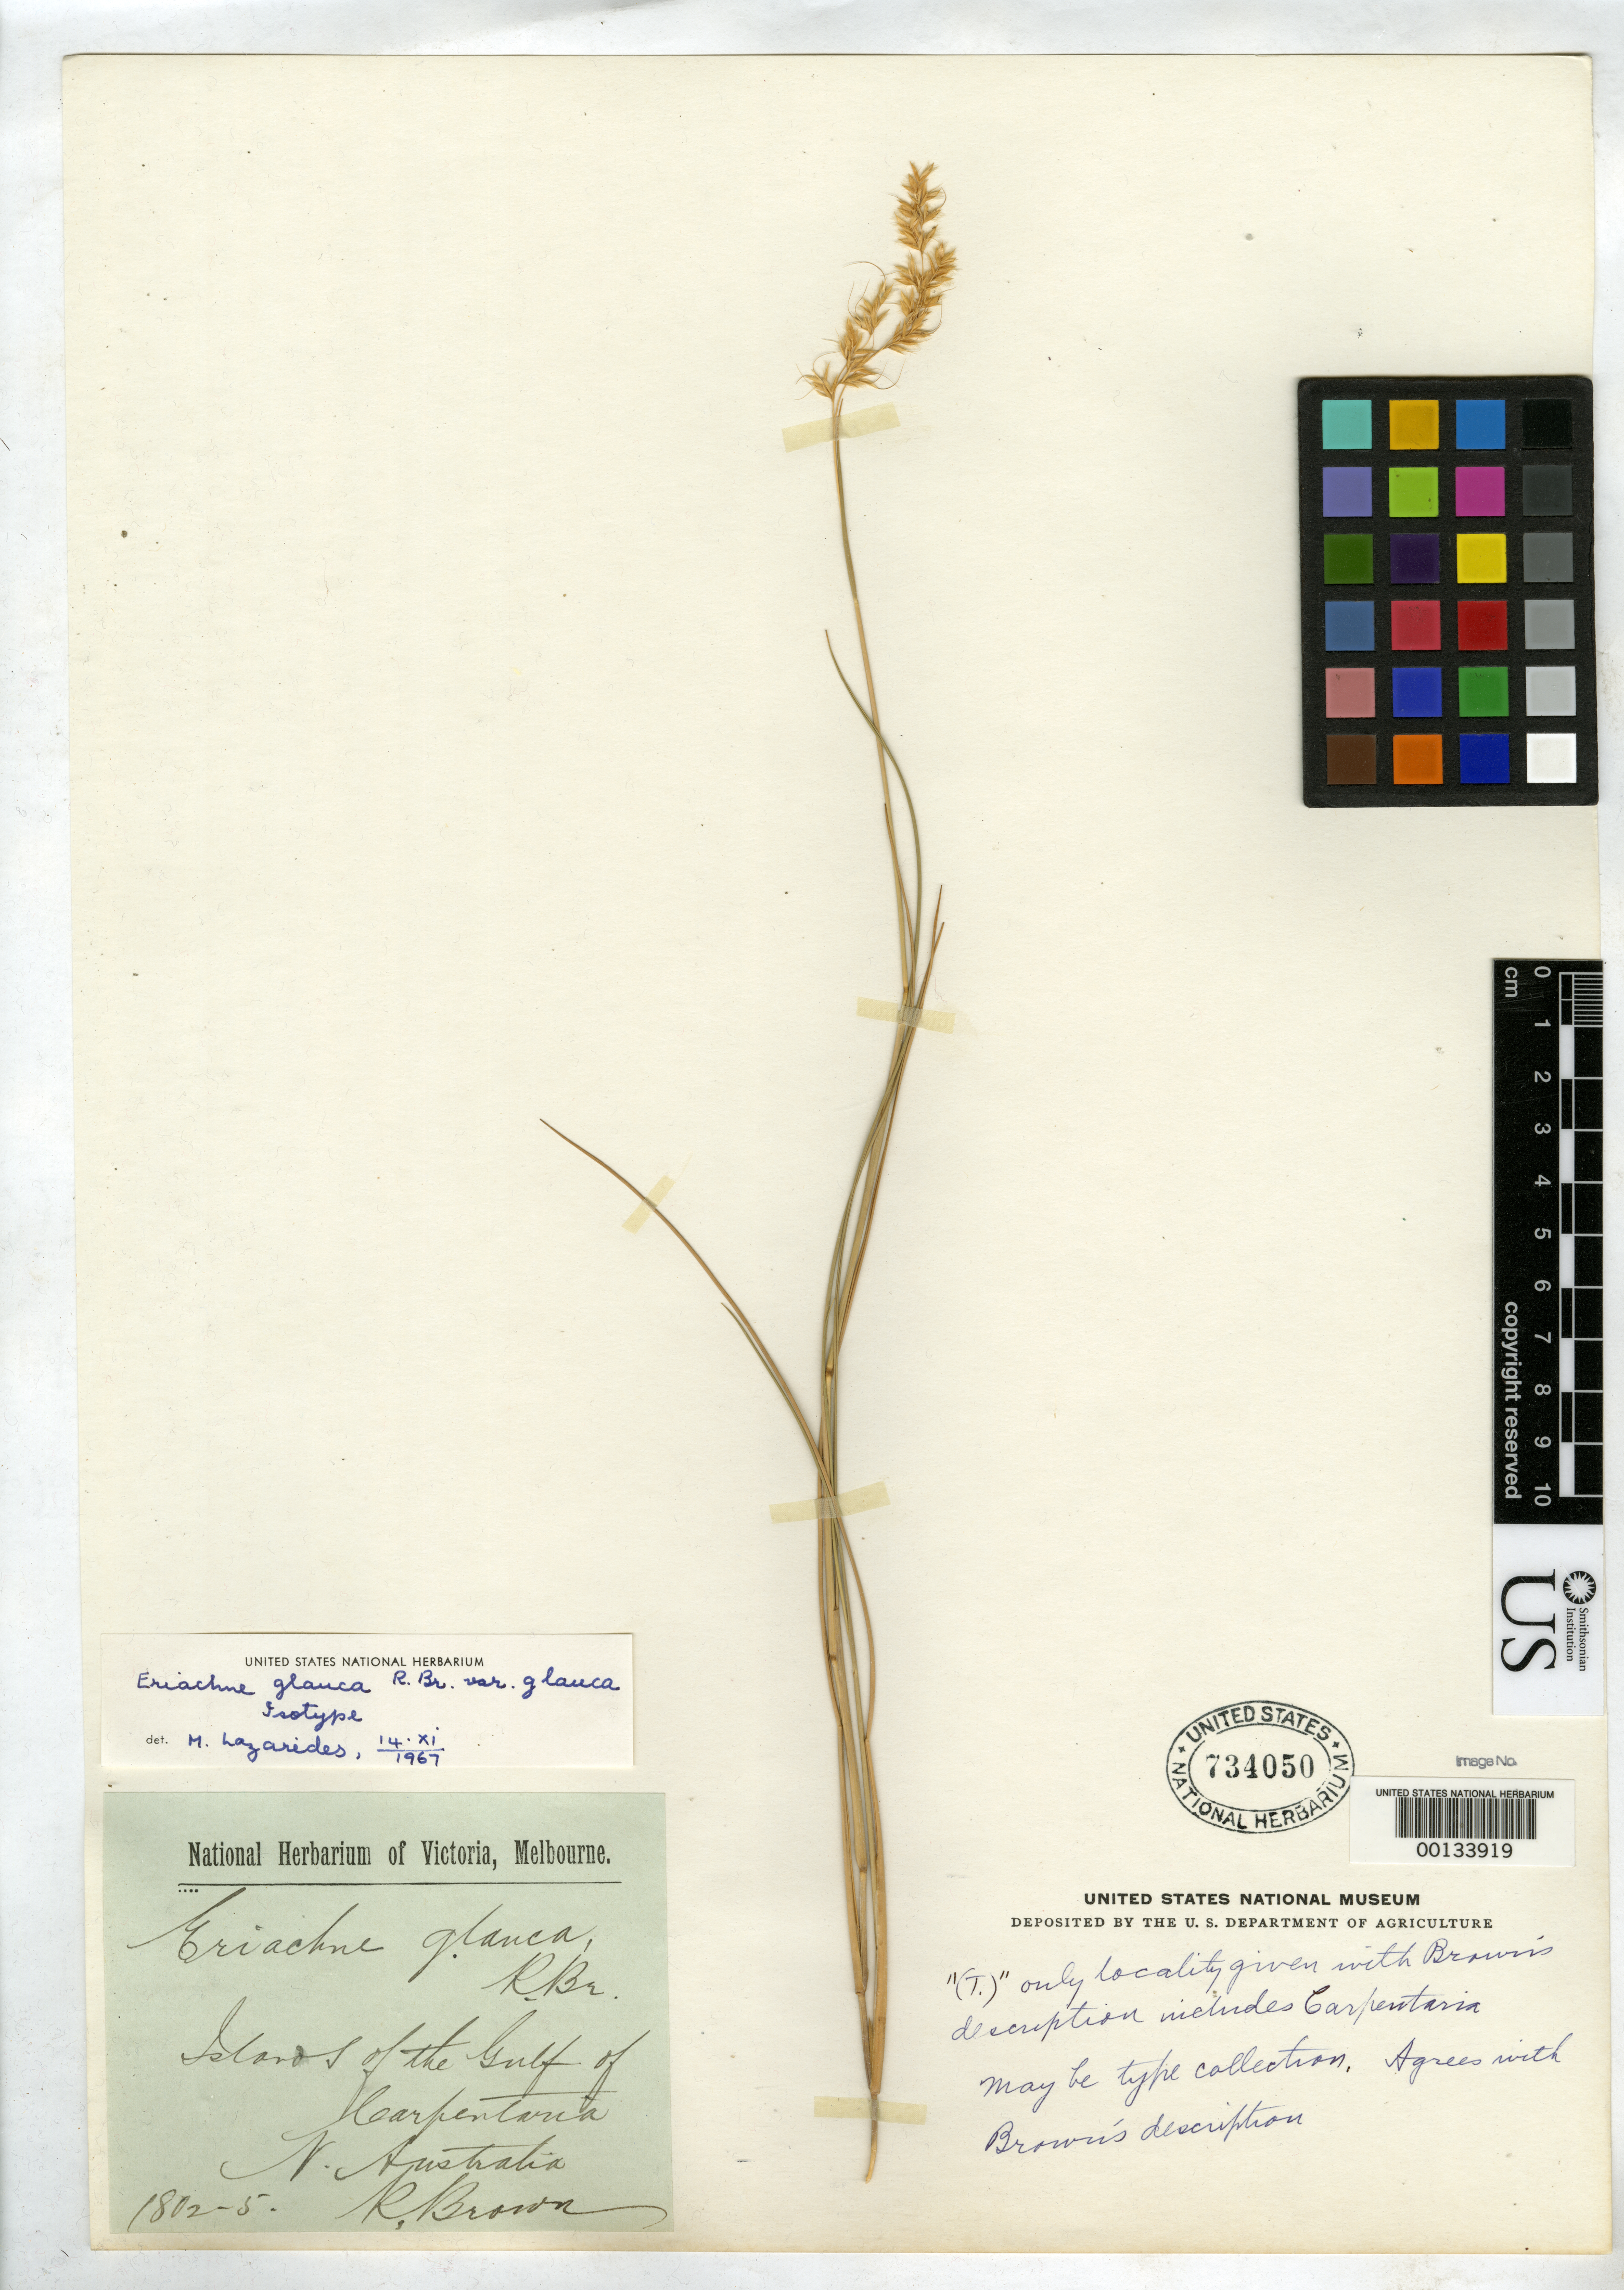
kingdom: Plantae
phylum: Tracheophyta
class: Liliopsida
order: Poales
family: Poaceae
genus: Eriachne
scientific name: Eriachne glauca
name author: R. Br.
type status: Isotype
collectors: W. T. Aiton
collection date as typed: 1902 to -- --- 1905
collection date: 1902/1905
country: Australia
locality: Island of Gulf of Carpentaria.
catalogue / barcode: US 734050